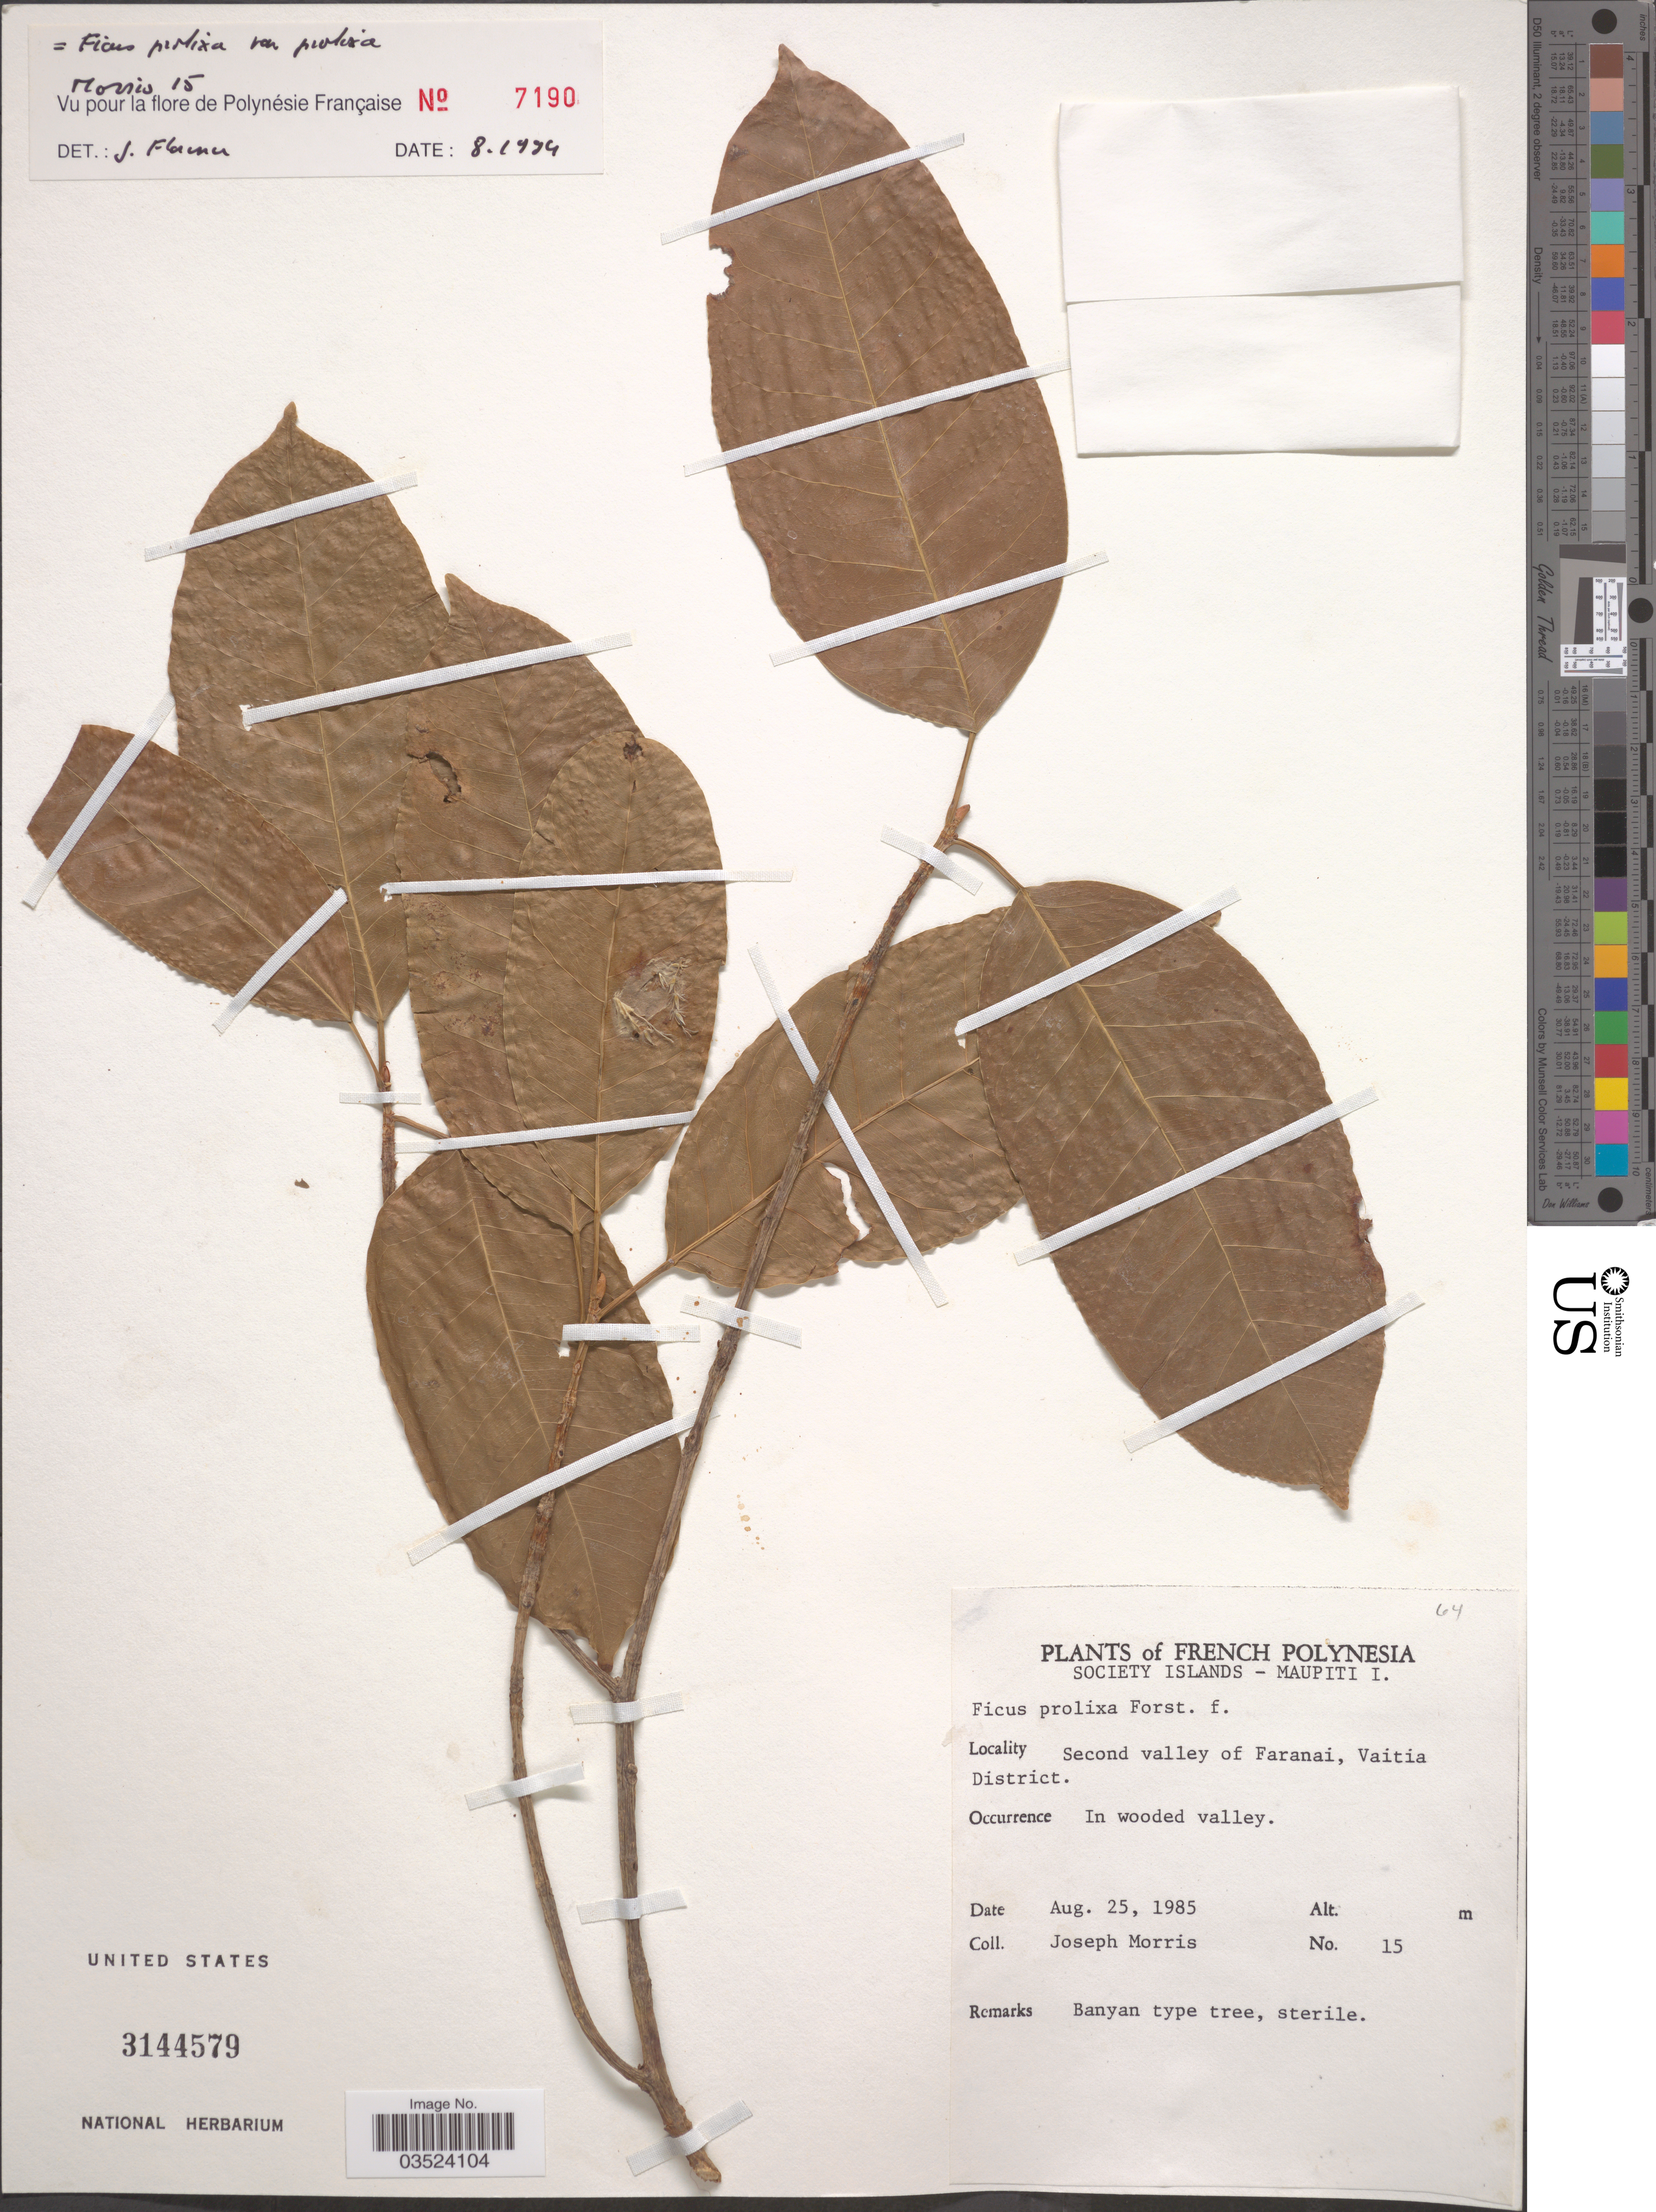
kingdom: Plantae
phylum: Tracheophyta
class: Magnoliopsida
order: Rosales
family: Moraceae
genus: Ficus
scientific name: Ficus prolixa var. prolixa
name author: G. Forst.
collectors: J. Morris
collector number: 15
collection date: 1985-08-25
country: French Polynesia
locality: Society Islands - Maupiti I. Second valley of Faranai, Vaitia District.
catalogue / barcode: US 3144579